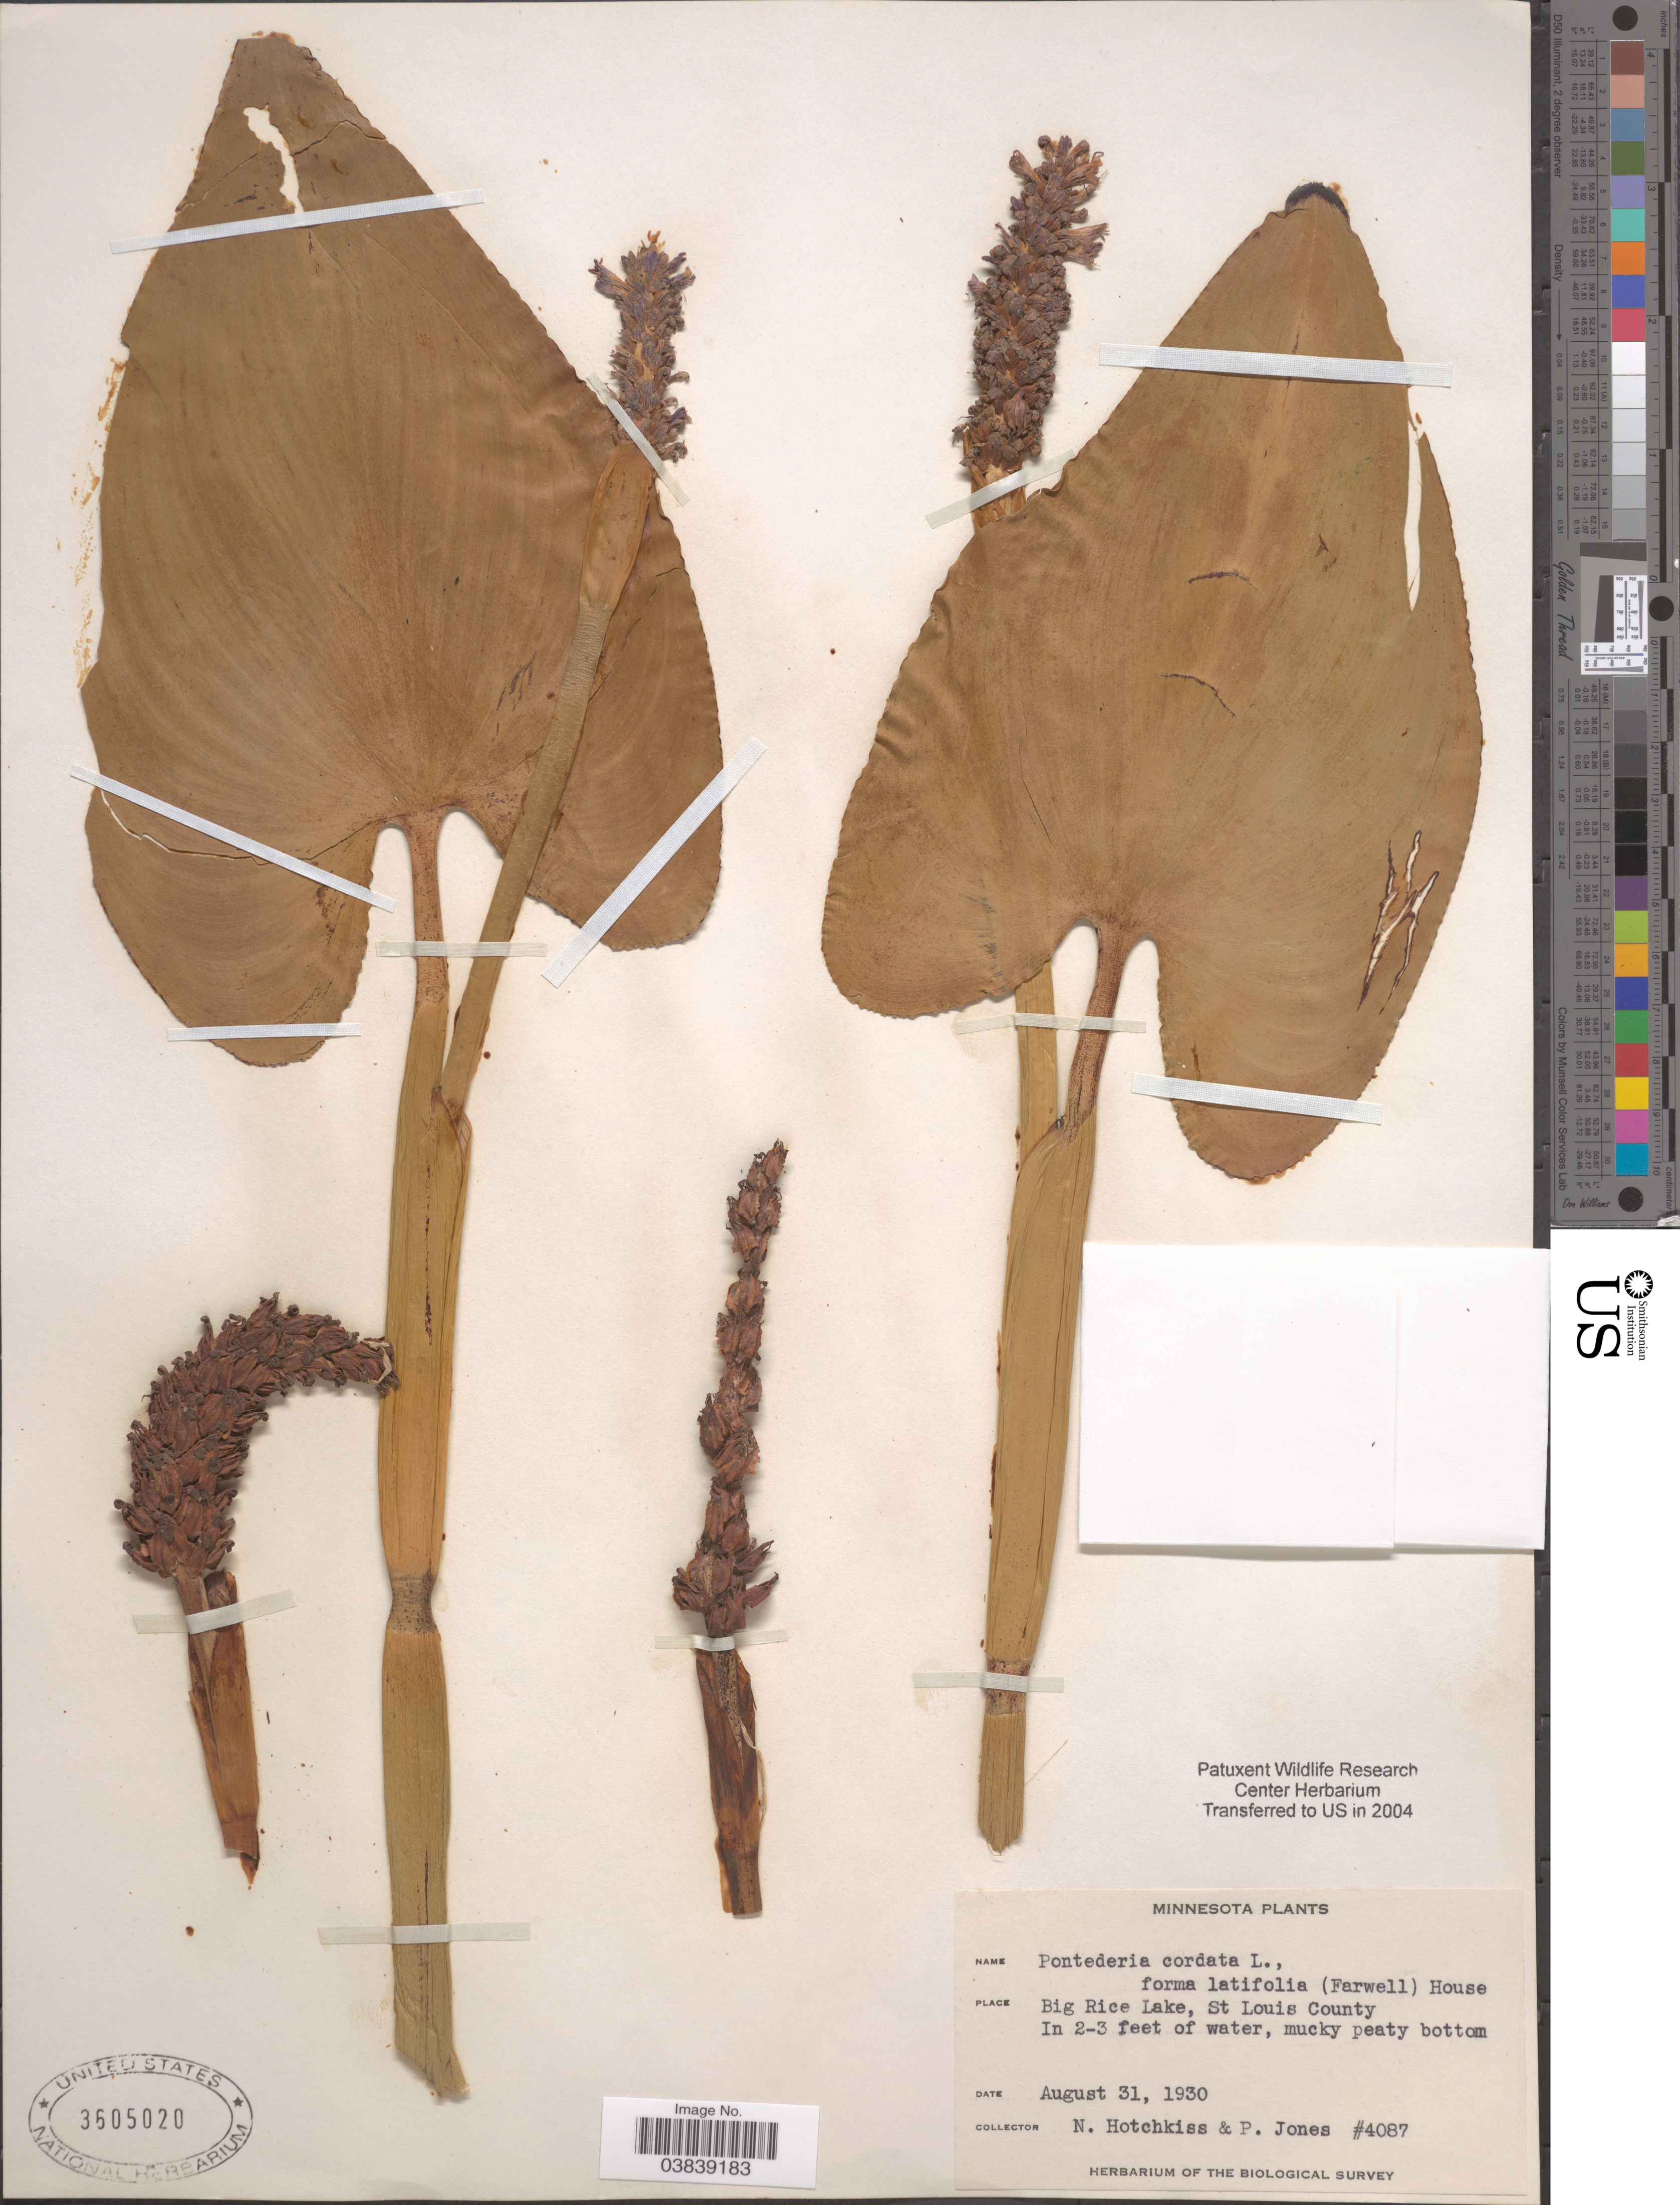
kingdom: Plantae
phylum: Tracheophyta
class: Liliopsida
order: Commelinales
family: Pontederiaceae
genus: Pontederia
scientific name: Pontederia cordata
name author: L.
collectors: N. Hotchkiss & P. Jones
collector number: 4087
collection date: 1930-08-31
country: United States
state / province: Minnesota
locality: Big Rice Lake, St Louis County.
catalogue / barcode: US 3605020